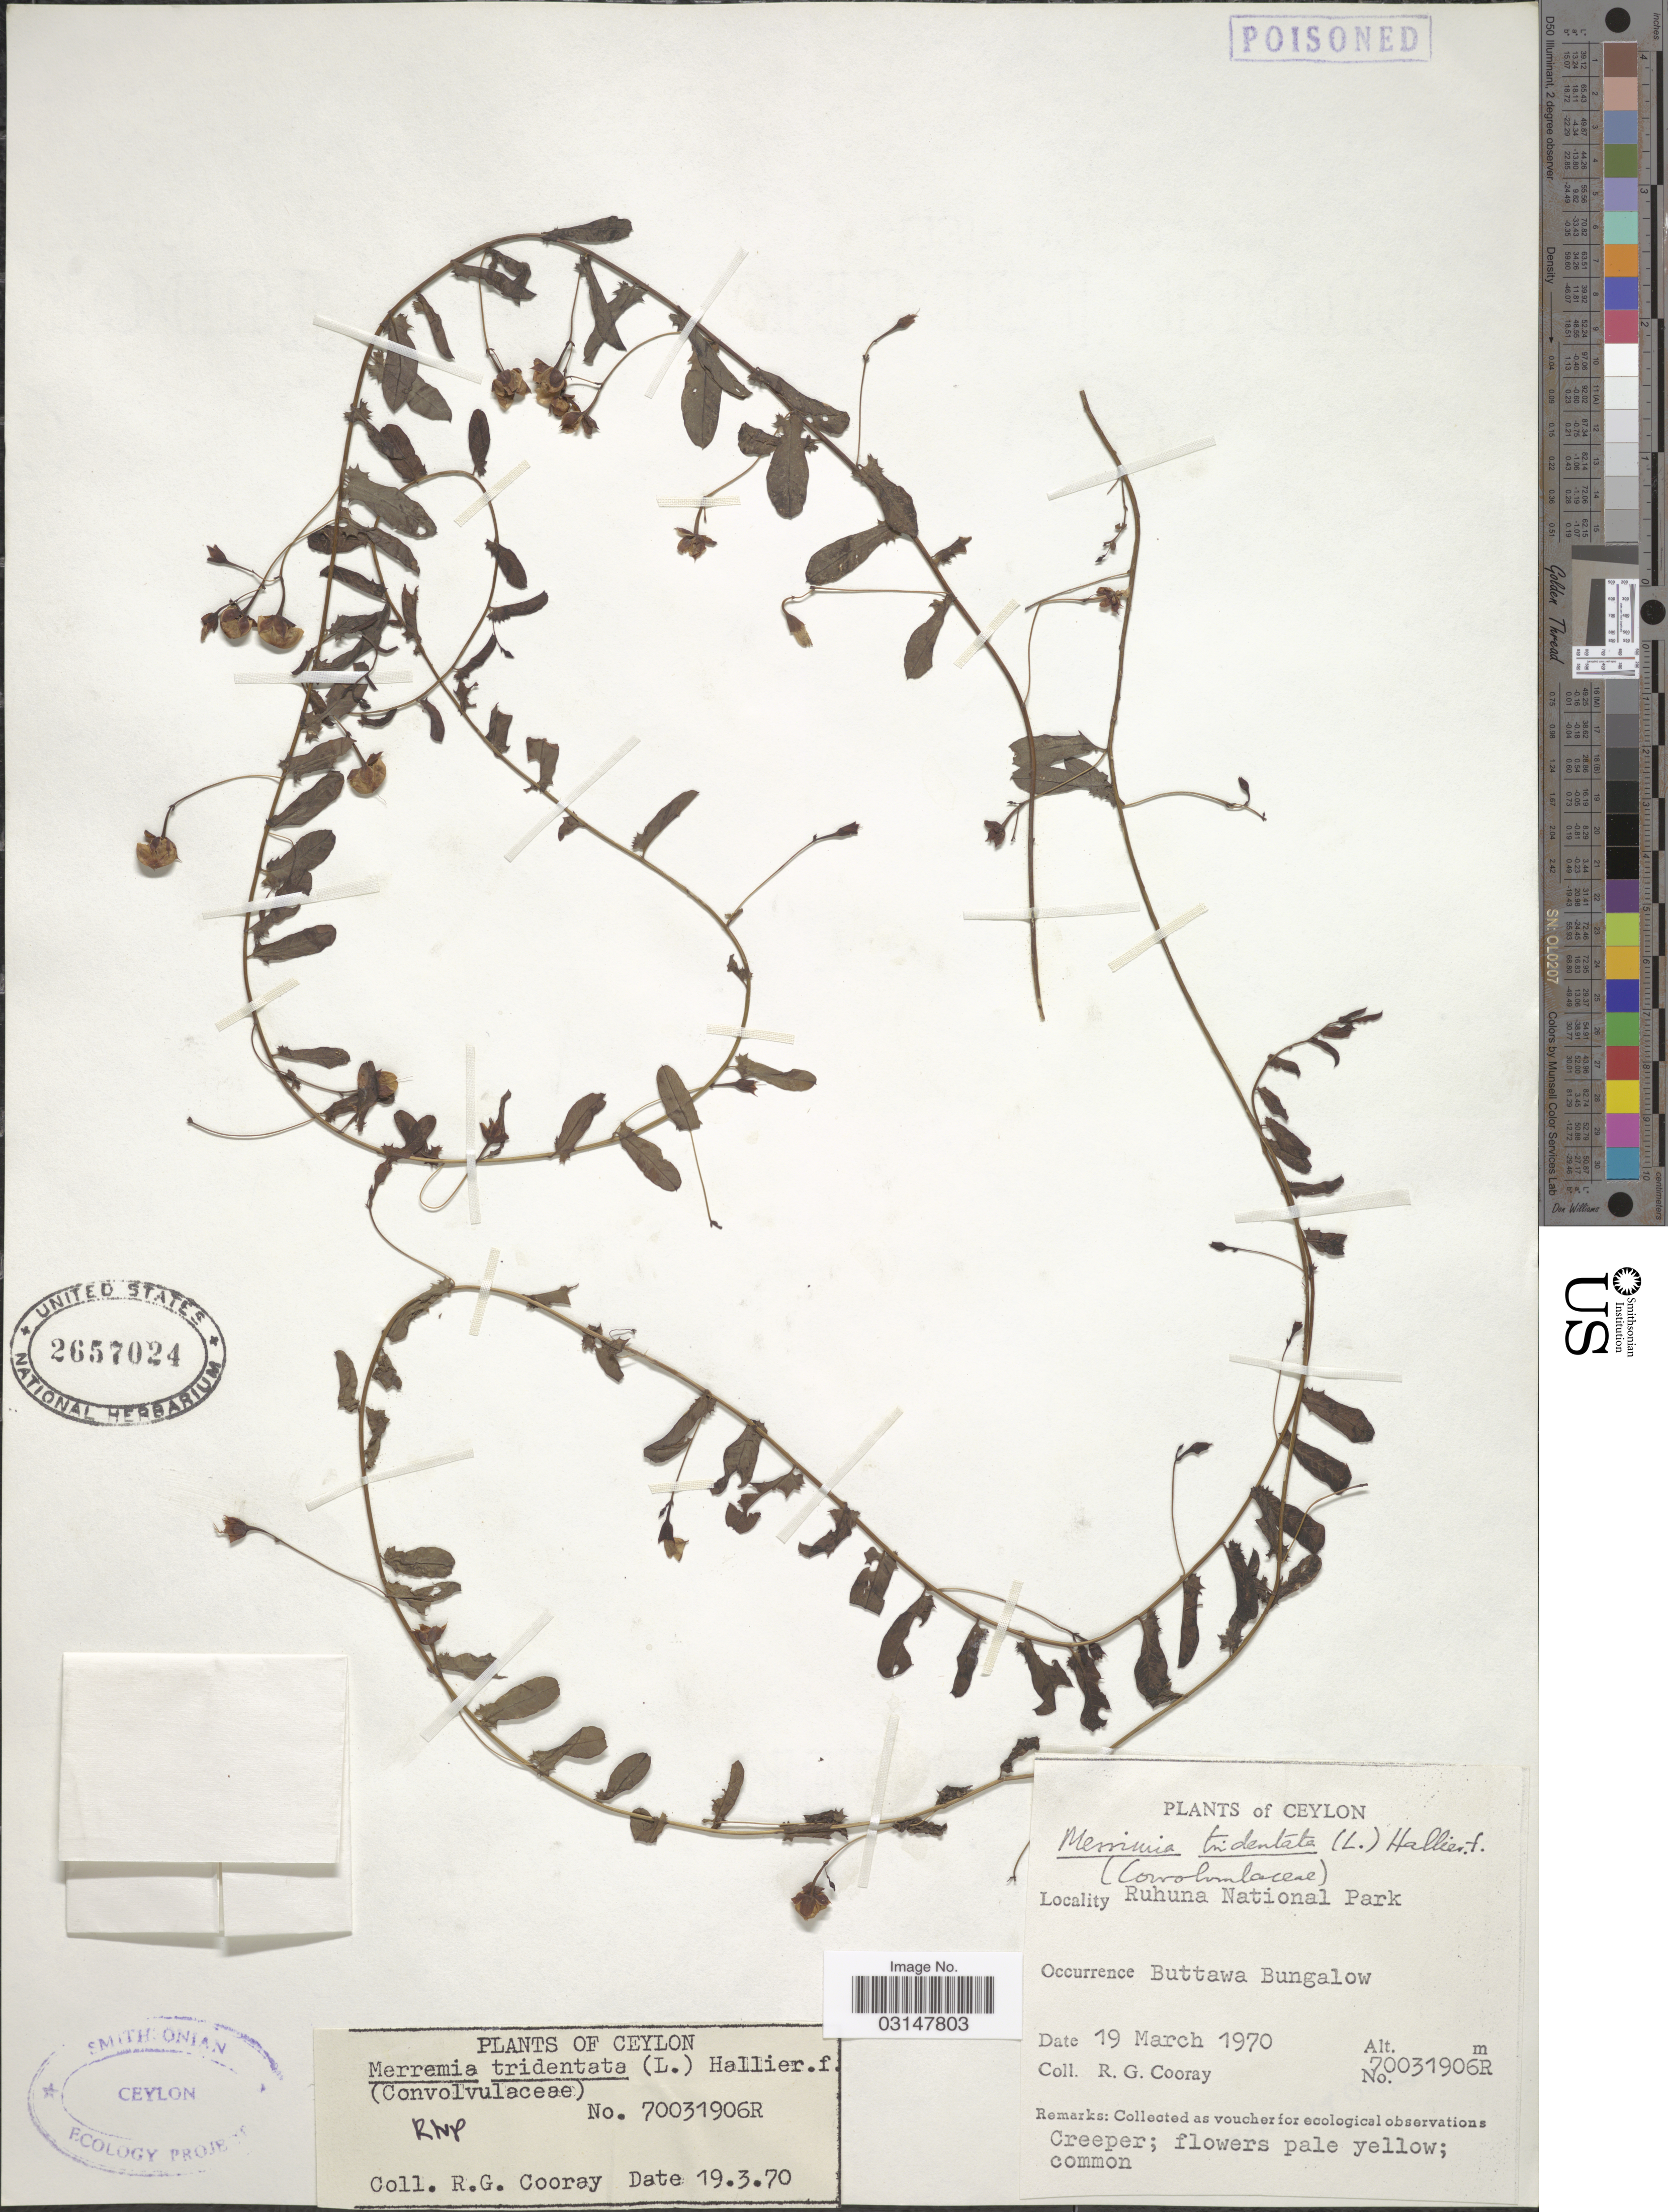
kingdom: Plantae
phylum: Tracheophyta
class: Magnoliopsida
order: Solanales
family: Convolvulaceae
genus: Xenostegia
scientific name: Xenostegia tridentata subsp. tridentata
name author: (L.) D.F. Austin & Staples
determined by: Strong, Mark T., (BOT), Smithsonian Institution - National Museum of Natural History (UNITED STATES)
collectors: R. Cooray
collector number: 70031906R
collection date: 1970-03-19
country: Sri Lanka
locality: Ceylon. Ruhuna National Park. Buttawa Bungalow.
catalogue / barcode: US 2657024